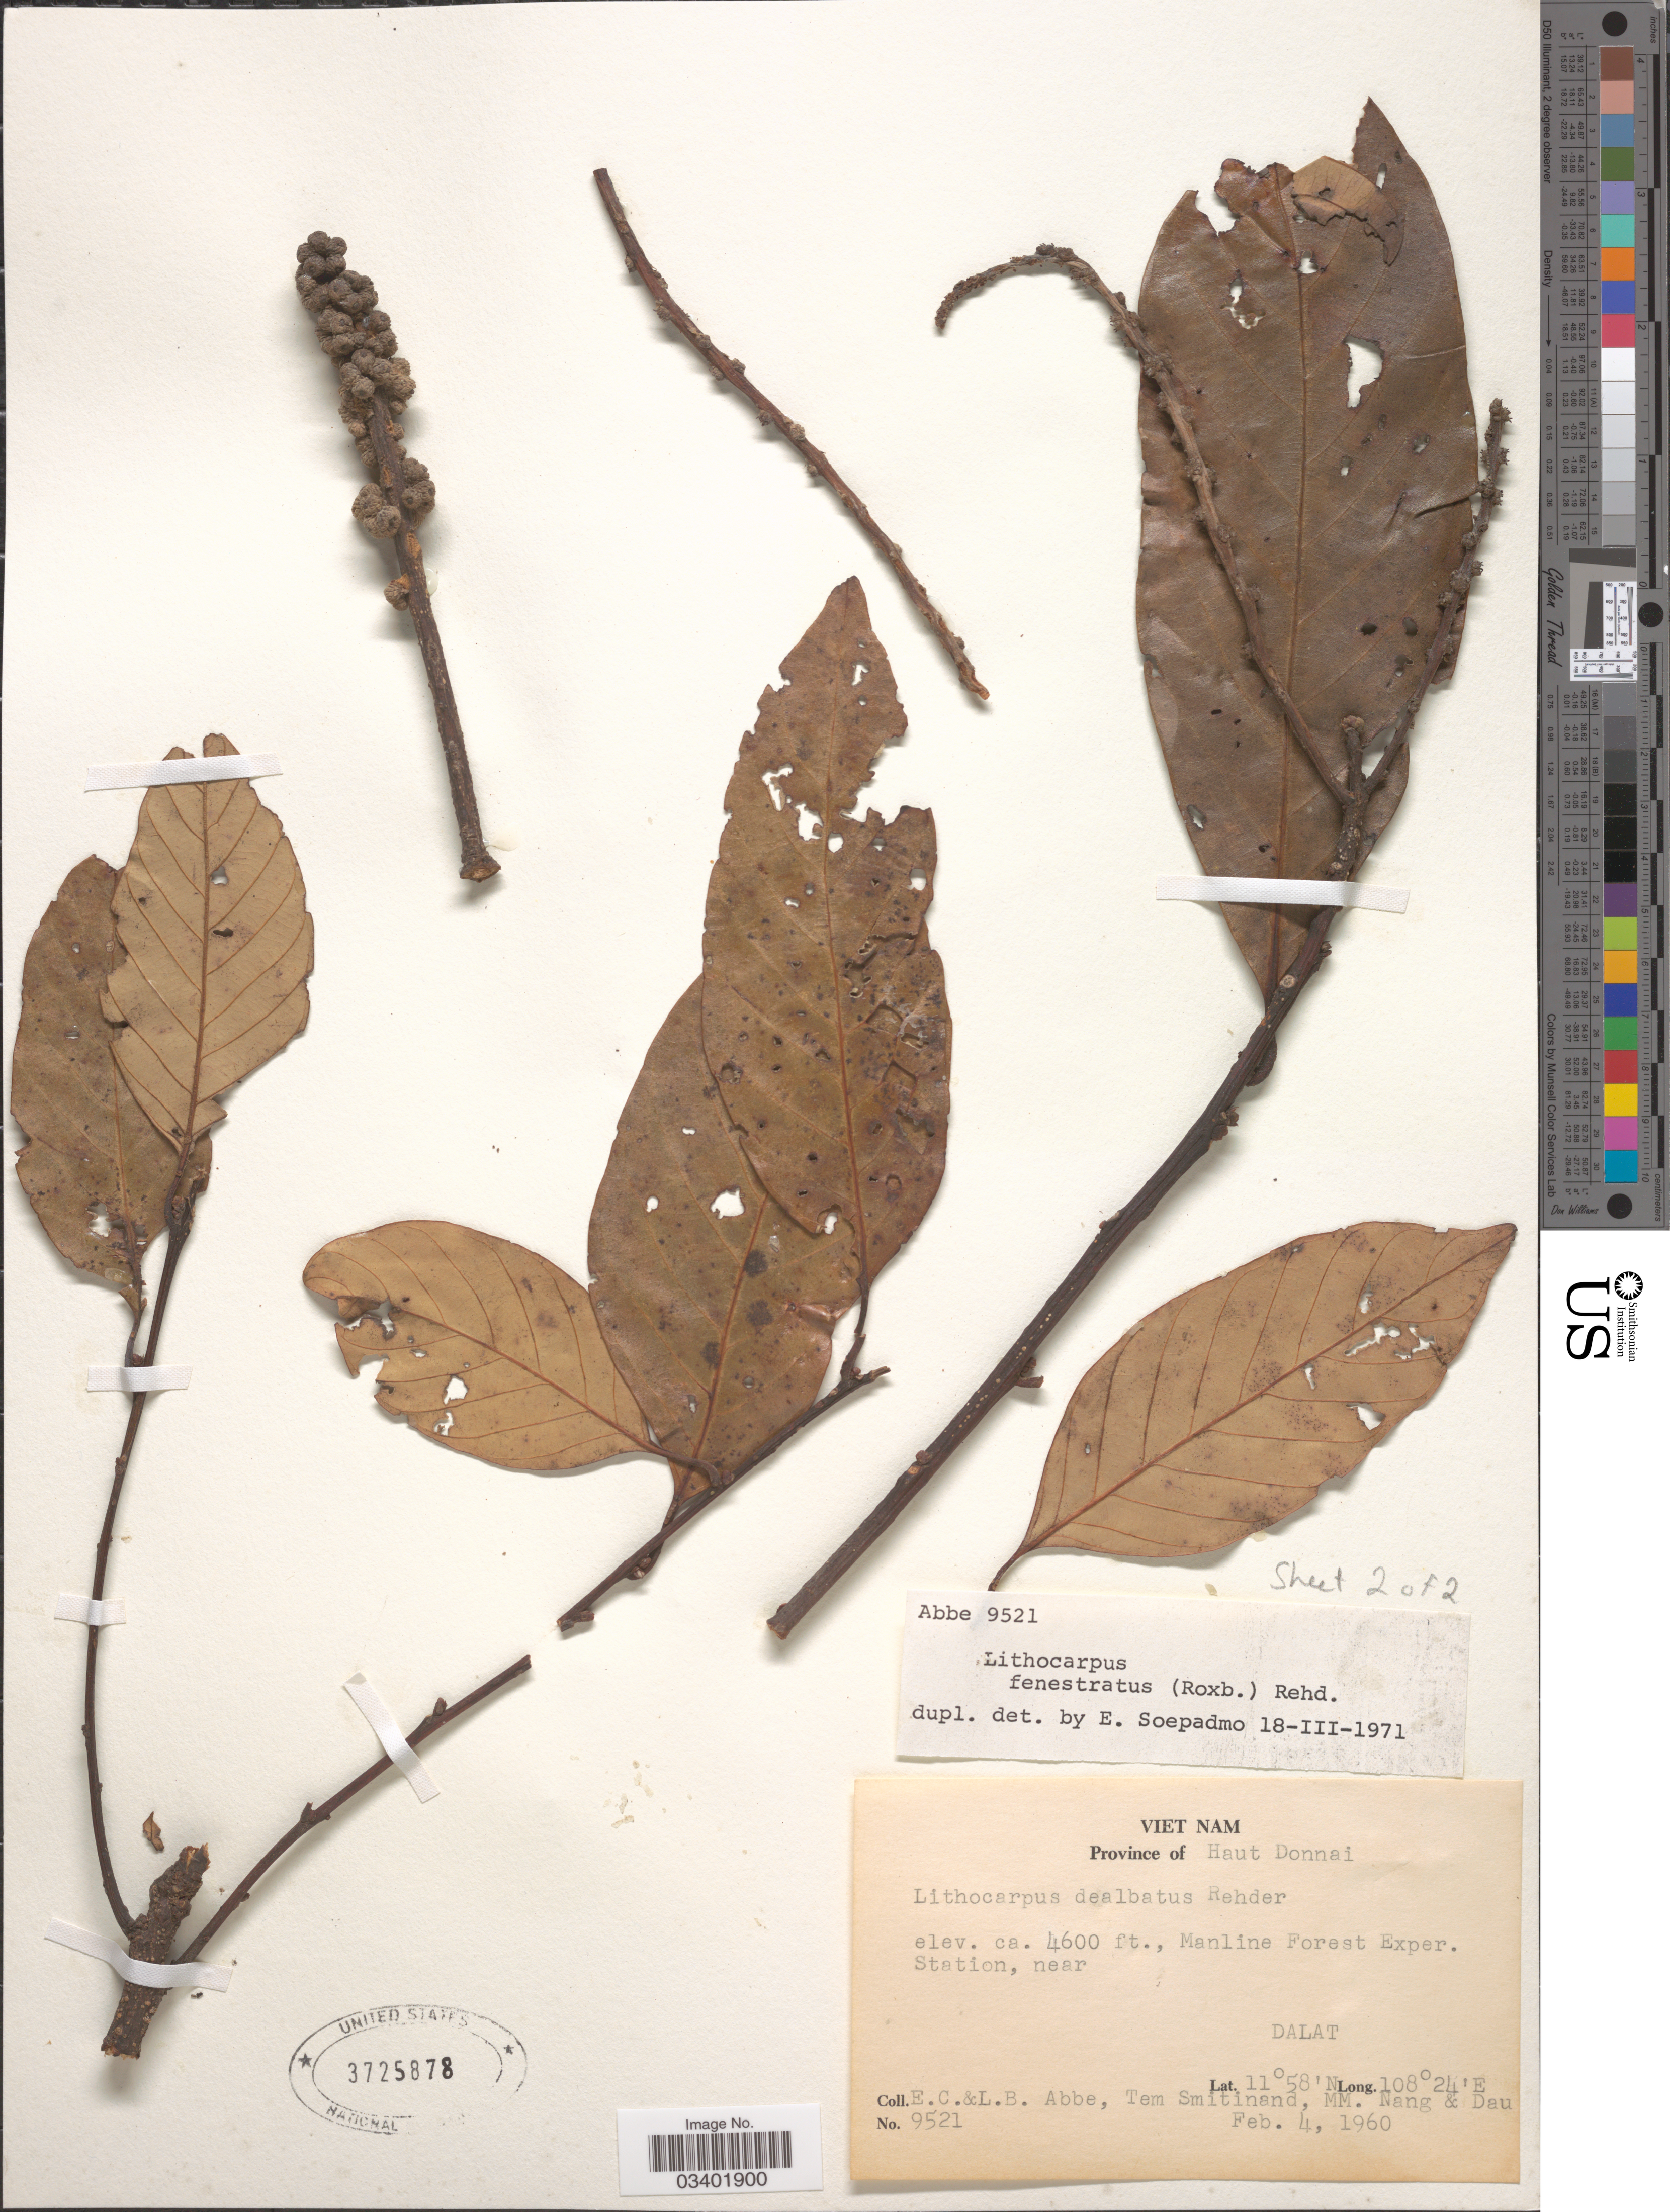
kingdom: Plantae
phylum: Tracheophyta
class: Magnoliopsida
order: Fagales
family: Fagaceae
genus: Lithocarpus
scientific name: Lithocarpus fenestratus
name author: (Roxb.) Rehder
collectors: E. C. Abbe, L. B. Abbe, T. Smitinand, M. Nang & -- Dau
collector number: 9521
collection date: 1960-02-04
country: Vietnam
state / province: Dong Nai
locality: Province of Haut Donnai. Manline Forest Exper. Station, near Dalat.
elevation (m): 1402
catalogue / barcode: US 3725878